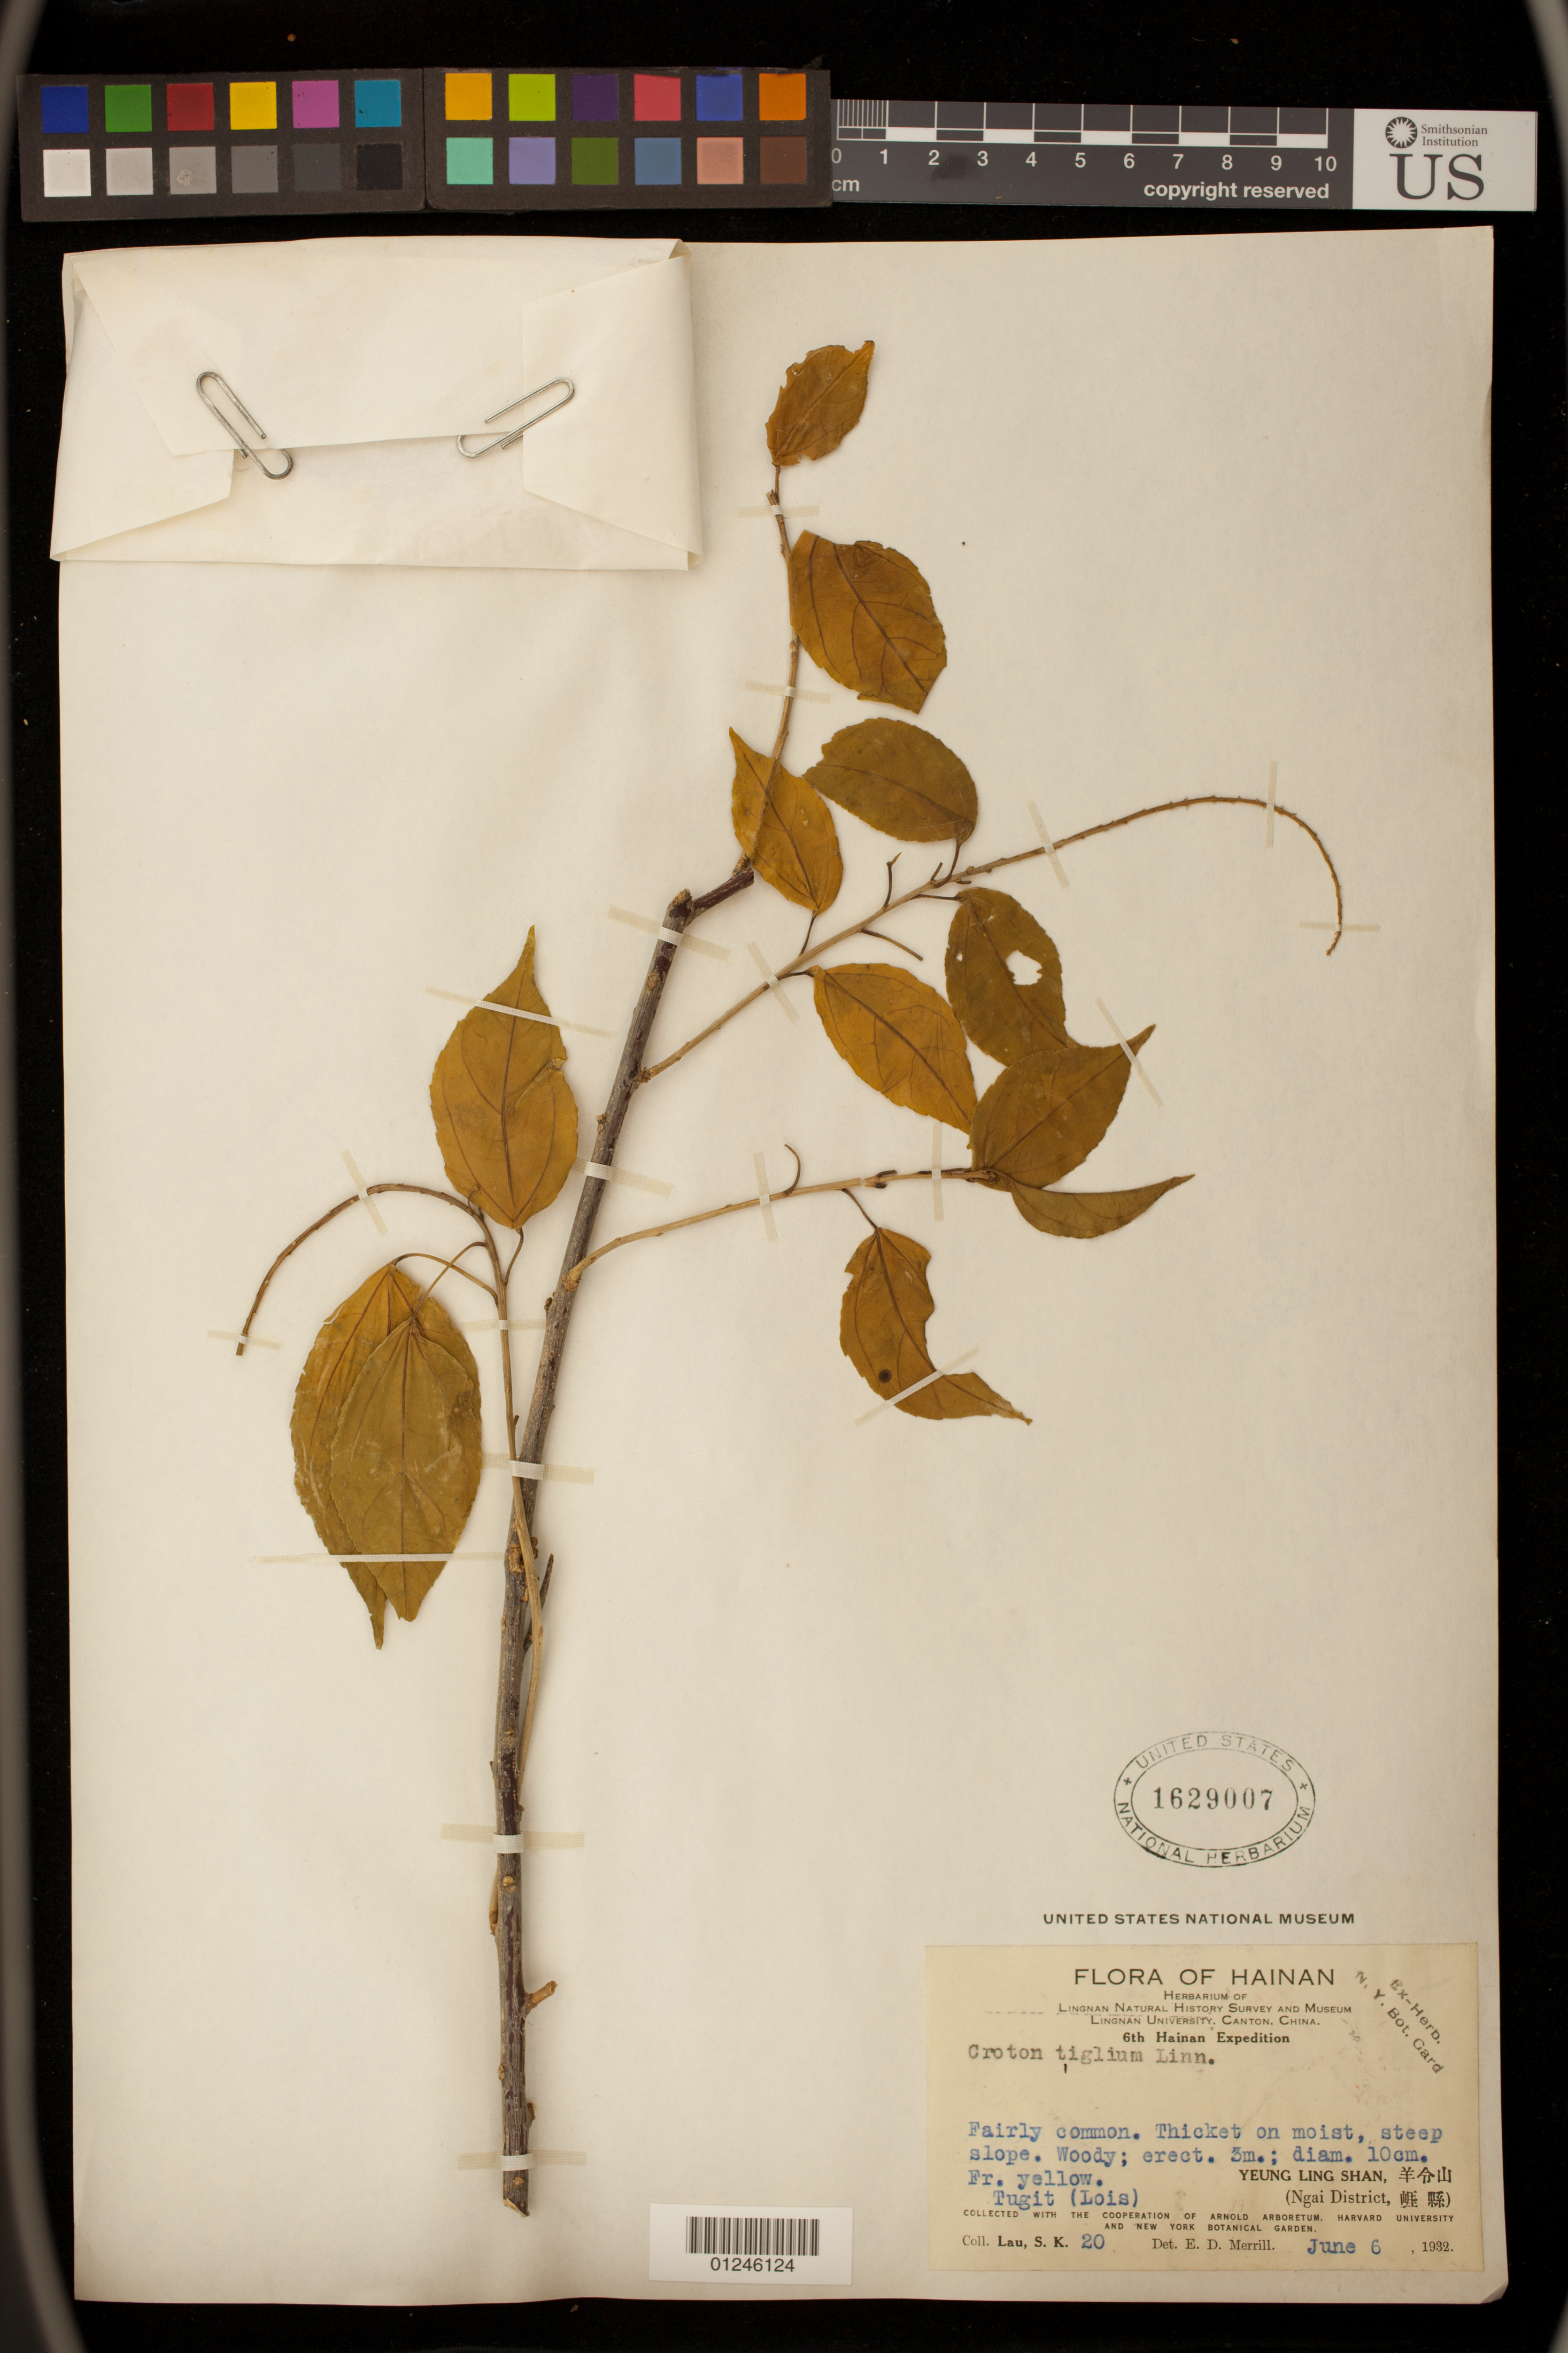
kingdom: Plantae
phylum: Tracheophyta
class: Magnoliopsida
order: Malpighiales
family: Euphorbiaceae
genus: Croton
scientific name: Croton tiglium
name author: L.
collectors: S. K. Lau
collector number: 20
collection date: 1932-06-06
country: China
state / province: Hainan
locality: Thicket on moiststeep slope.Yeung Ling Shan Ngai District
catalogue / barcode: US 1629007